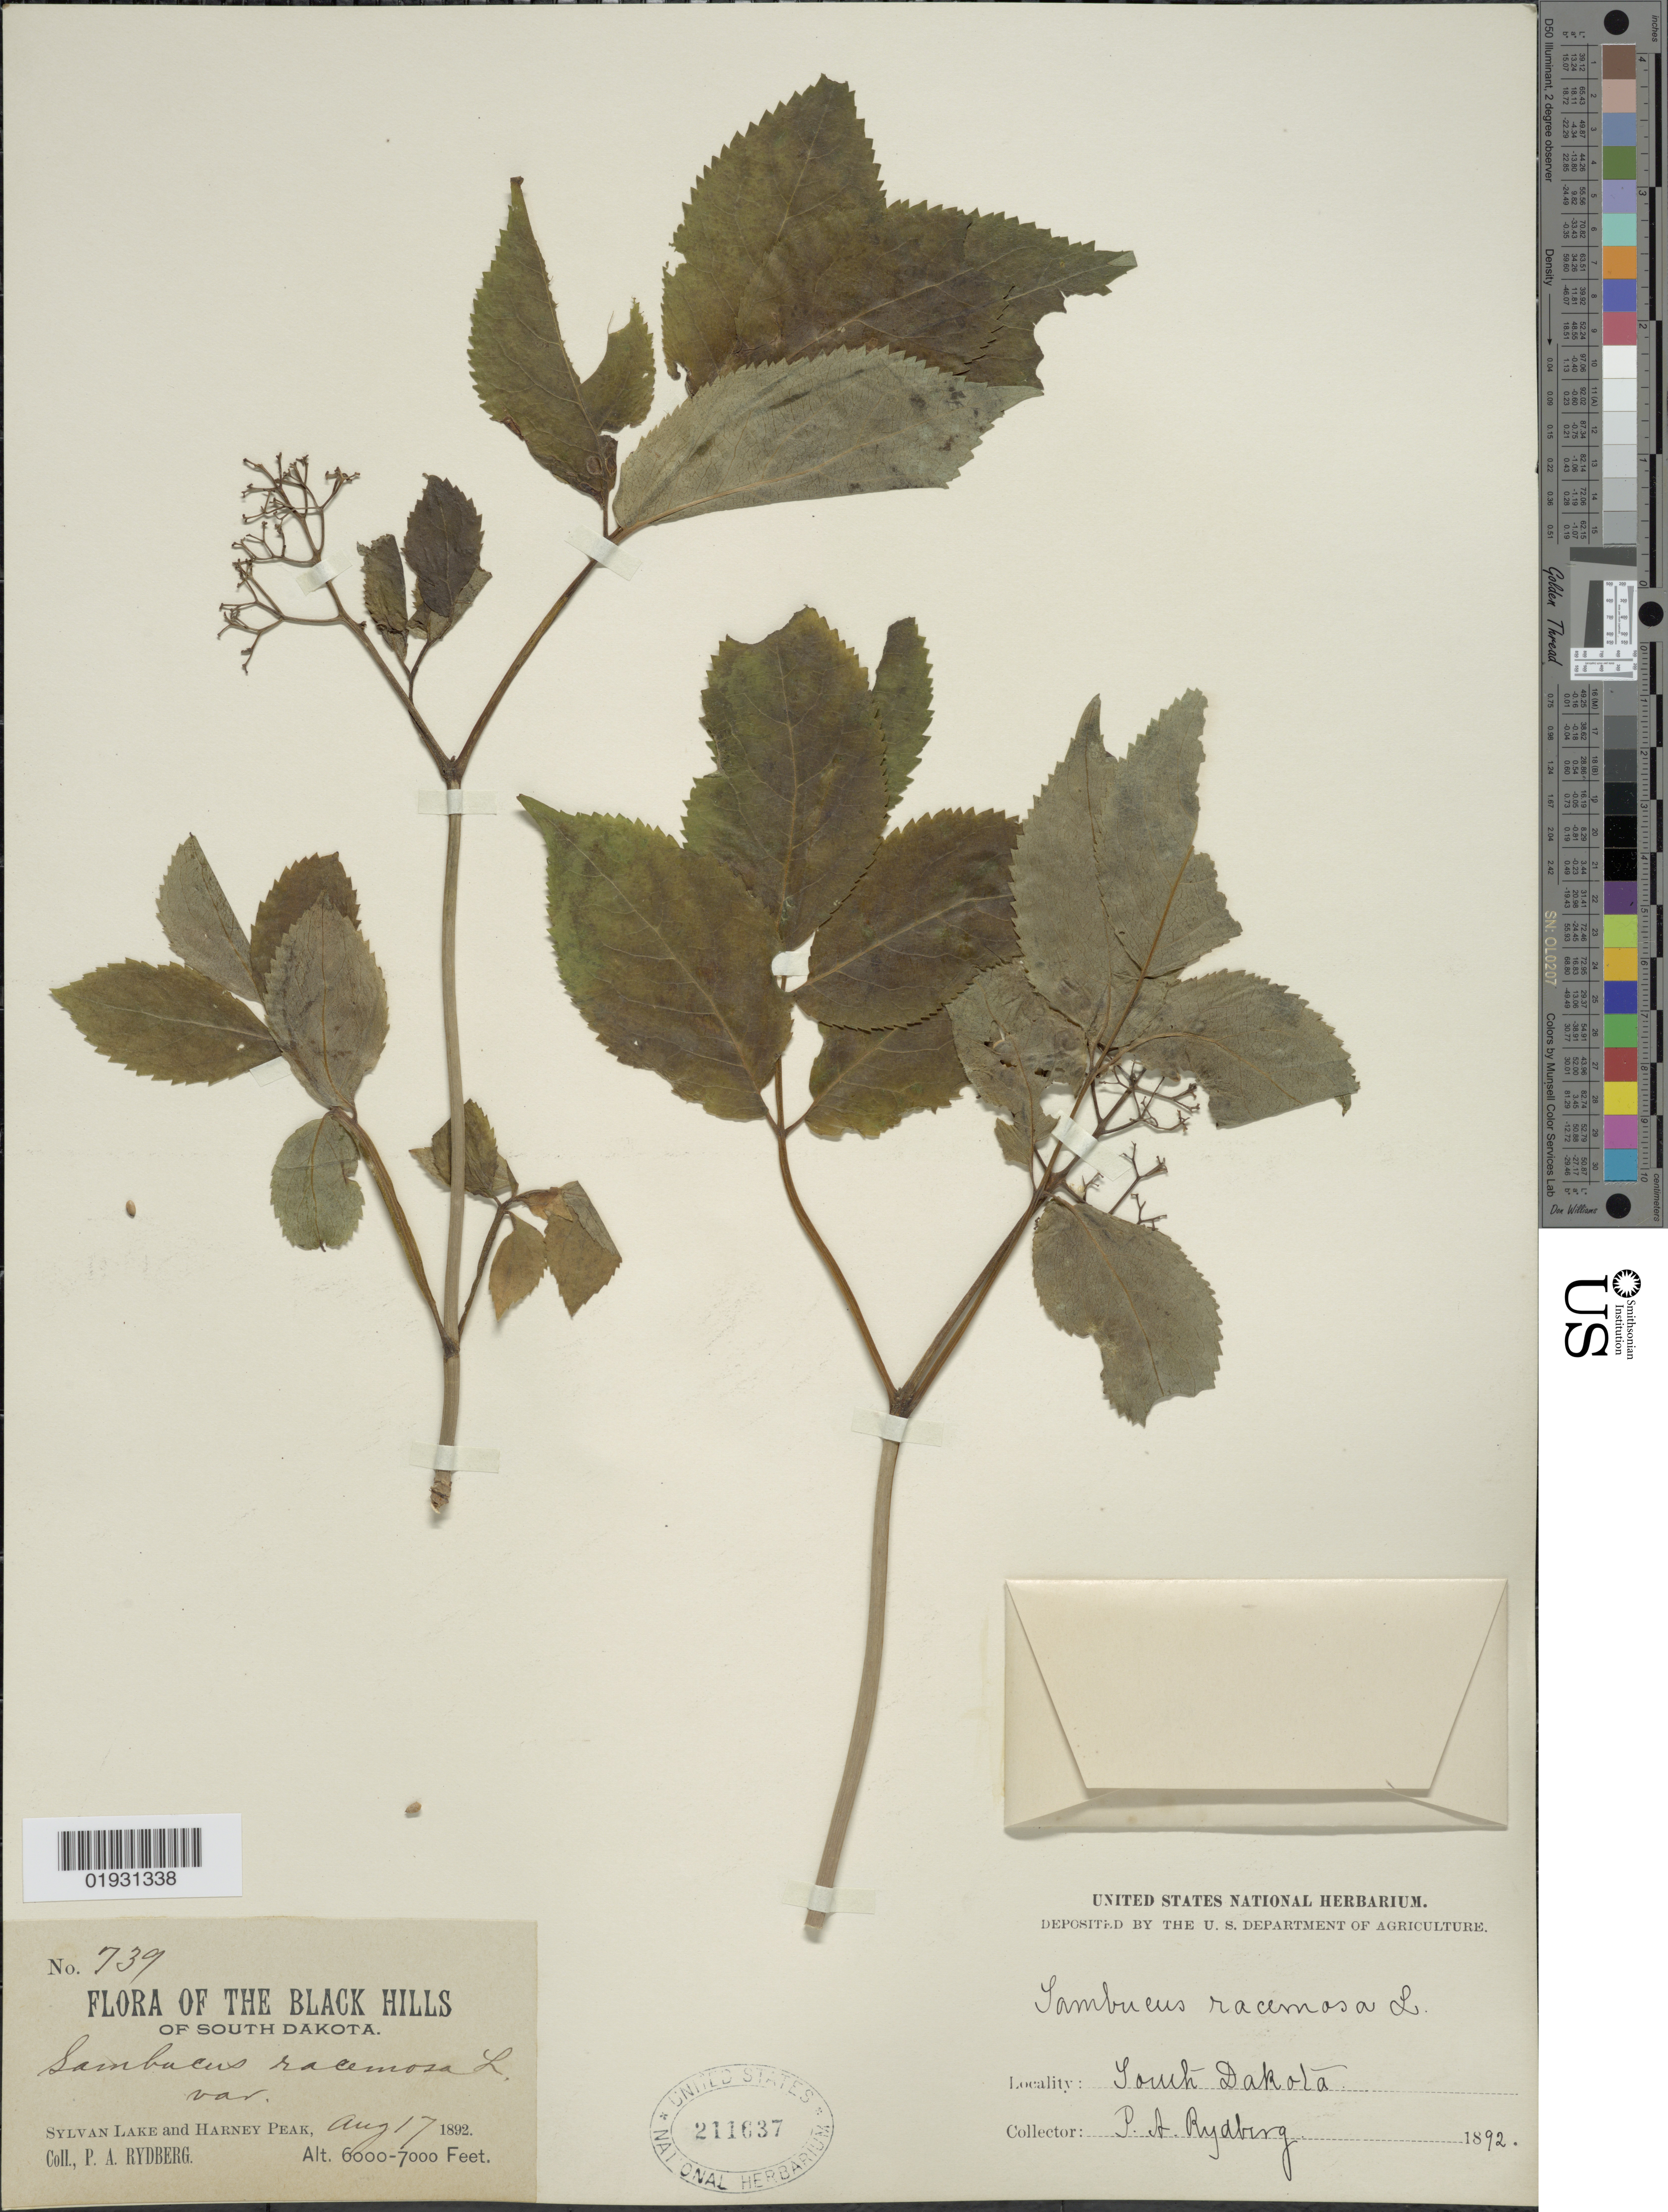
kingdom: Plantae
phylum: Tracheophyta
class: Magnoliopsida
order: Dipsacales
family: Viburnaceae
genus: Sambucus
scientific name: Sambucus racemosa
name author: L.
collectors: P. A. Rydberg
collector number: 739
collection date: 1892-08-17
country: United States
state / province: South Dakota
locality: The Black Hills, Sylvan Lake and Harney Peak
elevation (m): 1829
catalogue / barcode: US 211637